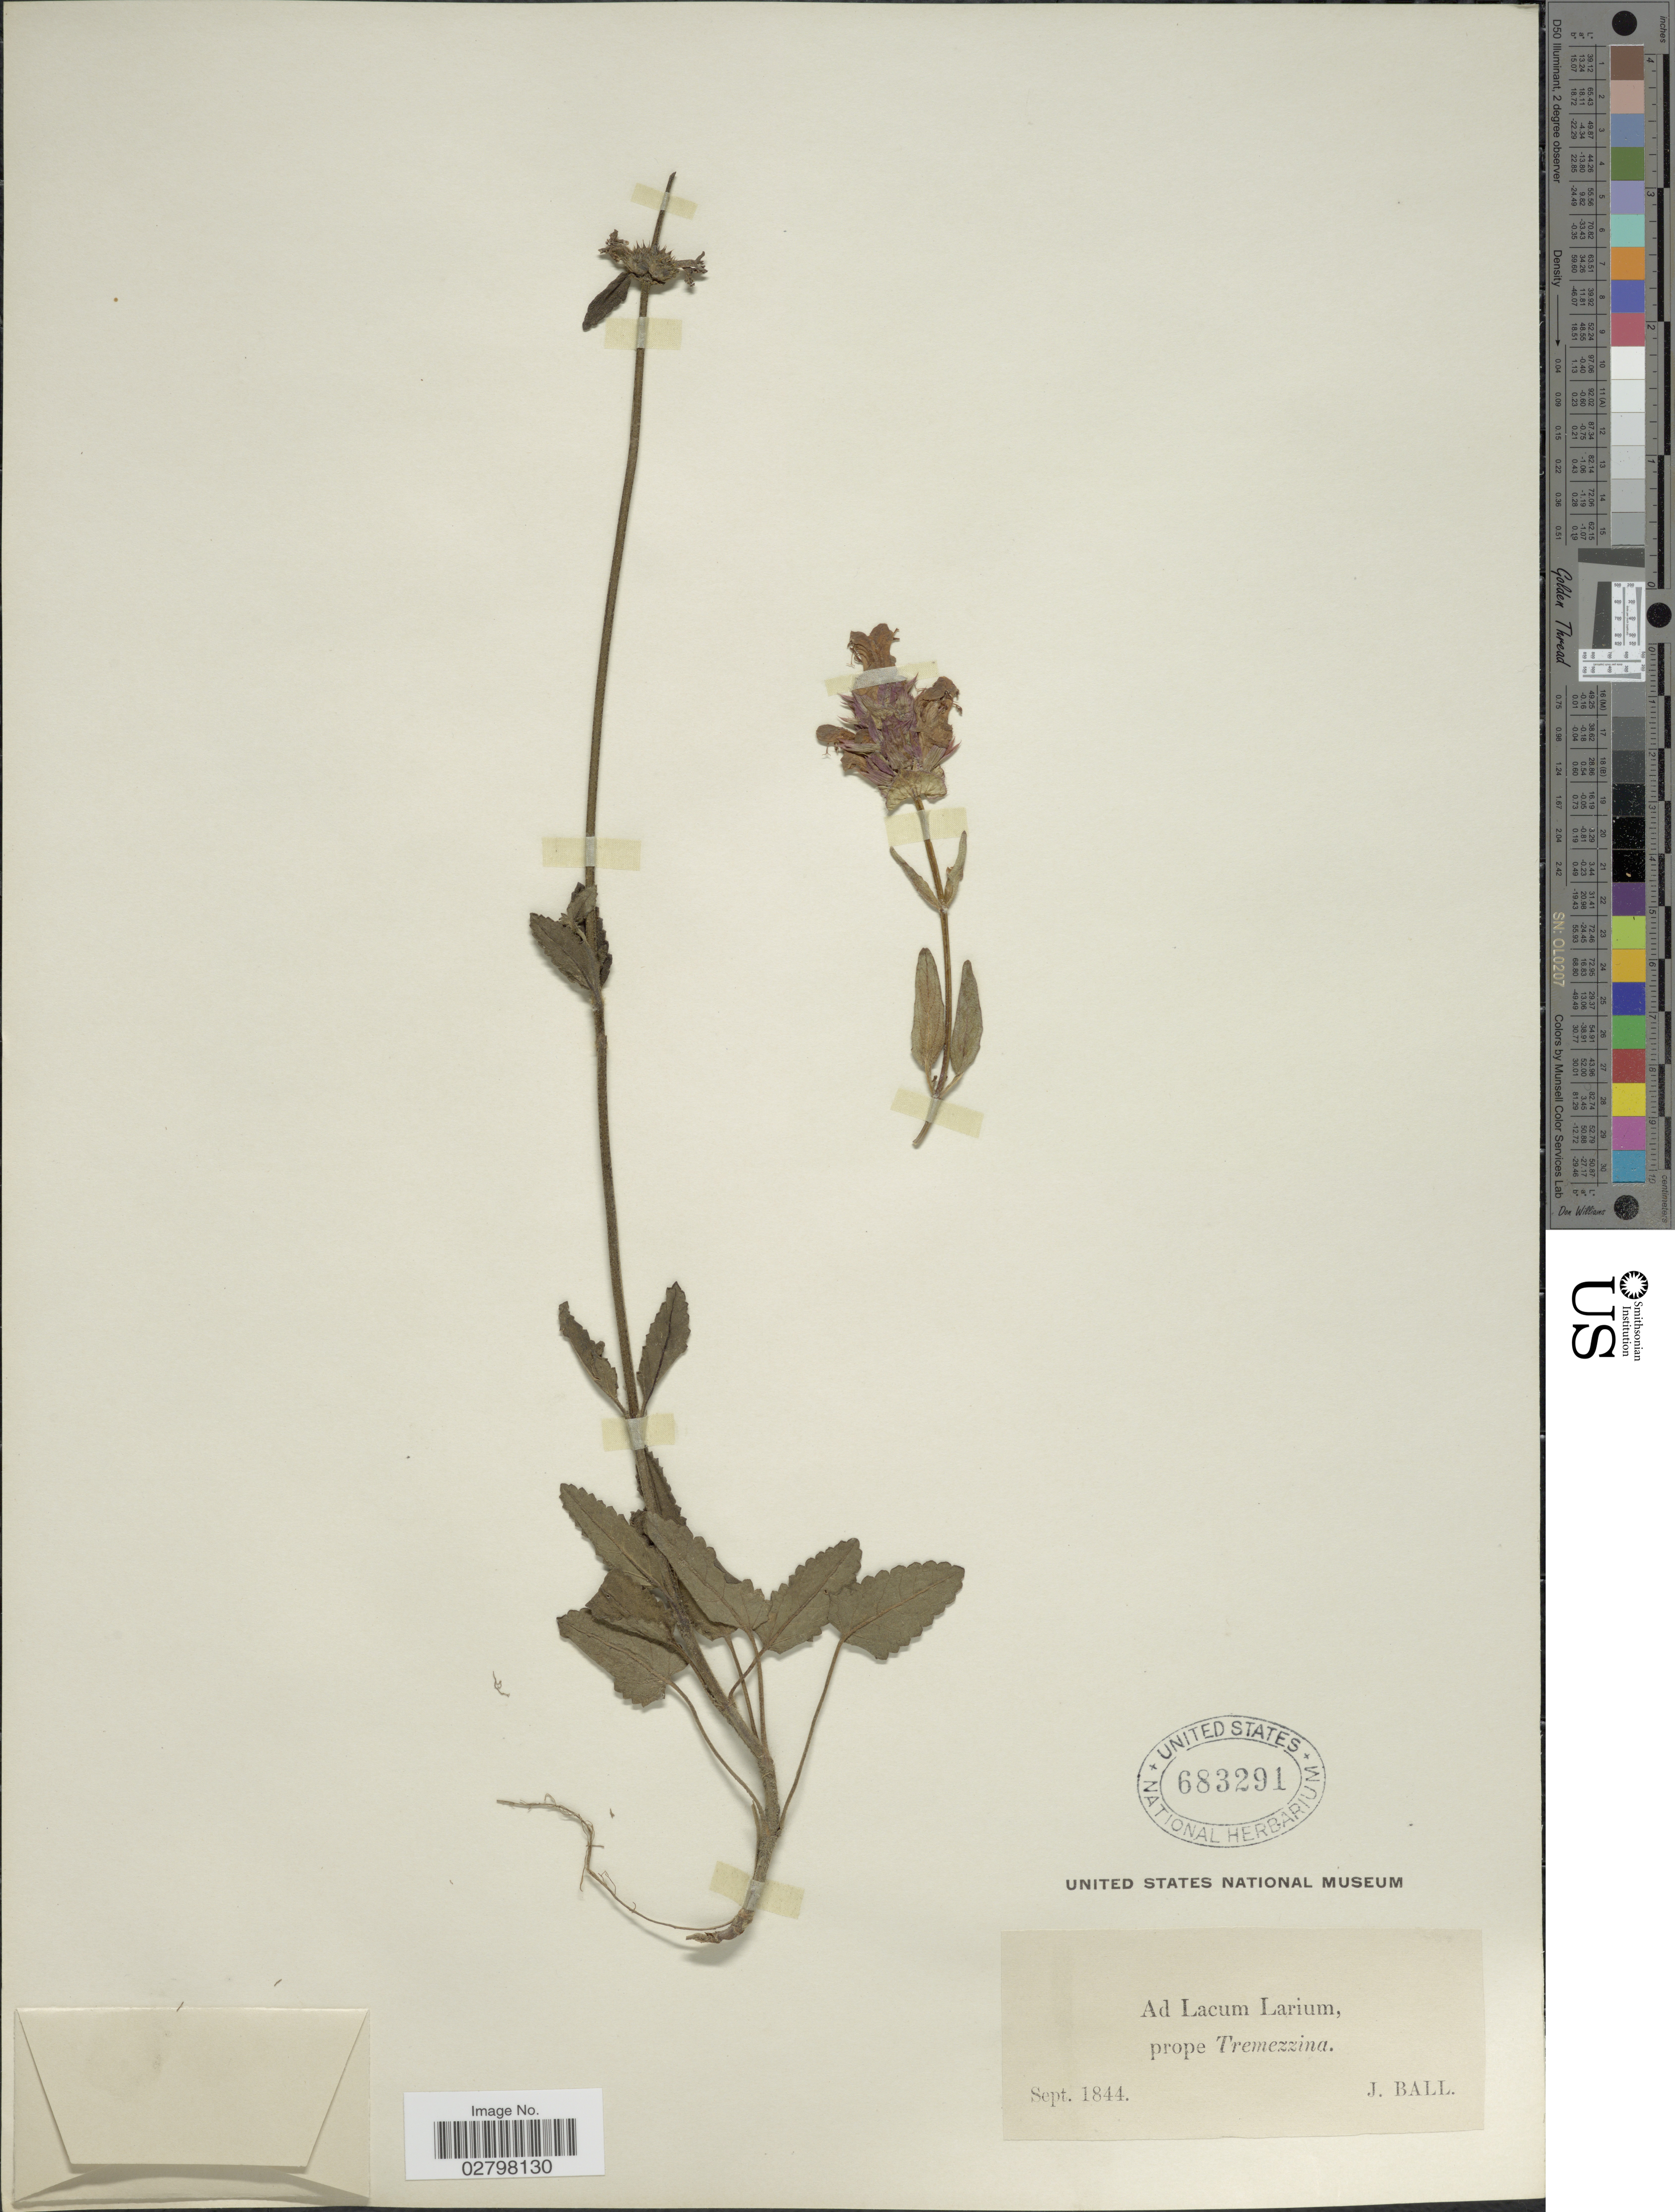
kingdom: Plantae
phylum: Tracheophyta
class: Magnoliopsida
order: Lamiales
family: Lamiaceae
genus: Stachys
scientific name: Stachys sp.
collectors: J. Ball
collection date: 1844-09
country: Italy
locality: Ad Lacum Larium, prope Tremezzina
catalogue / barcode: US 683291